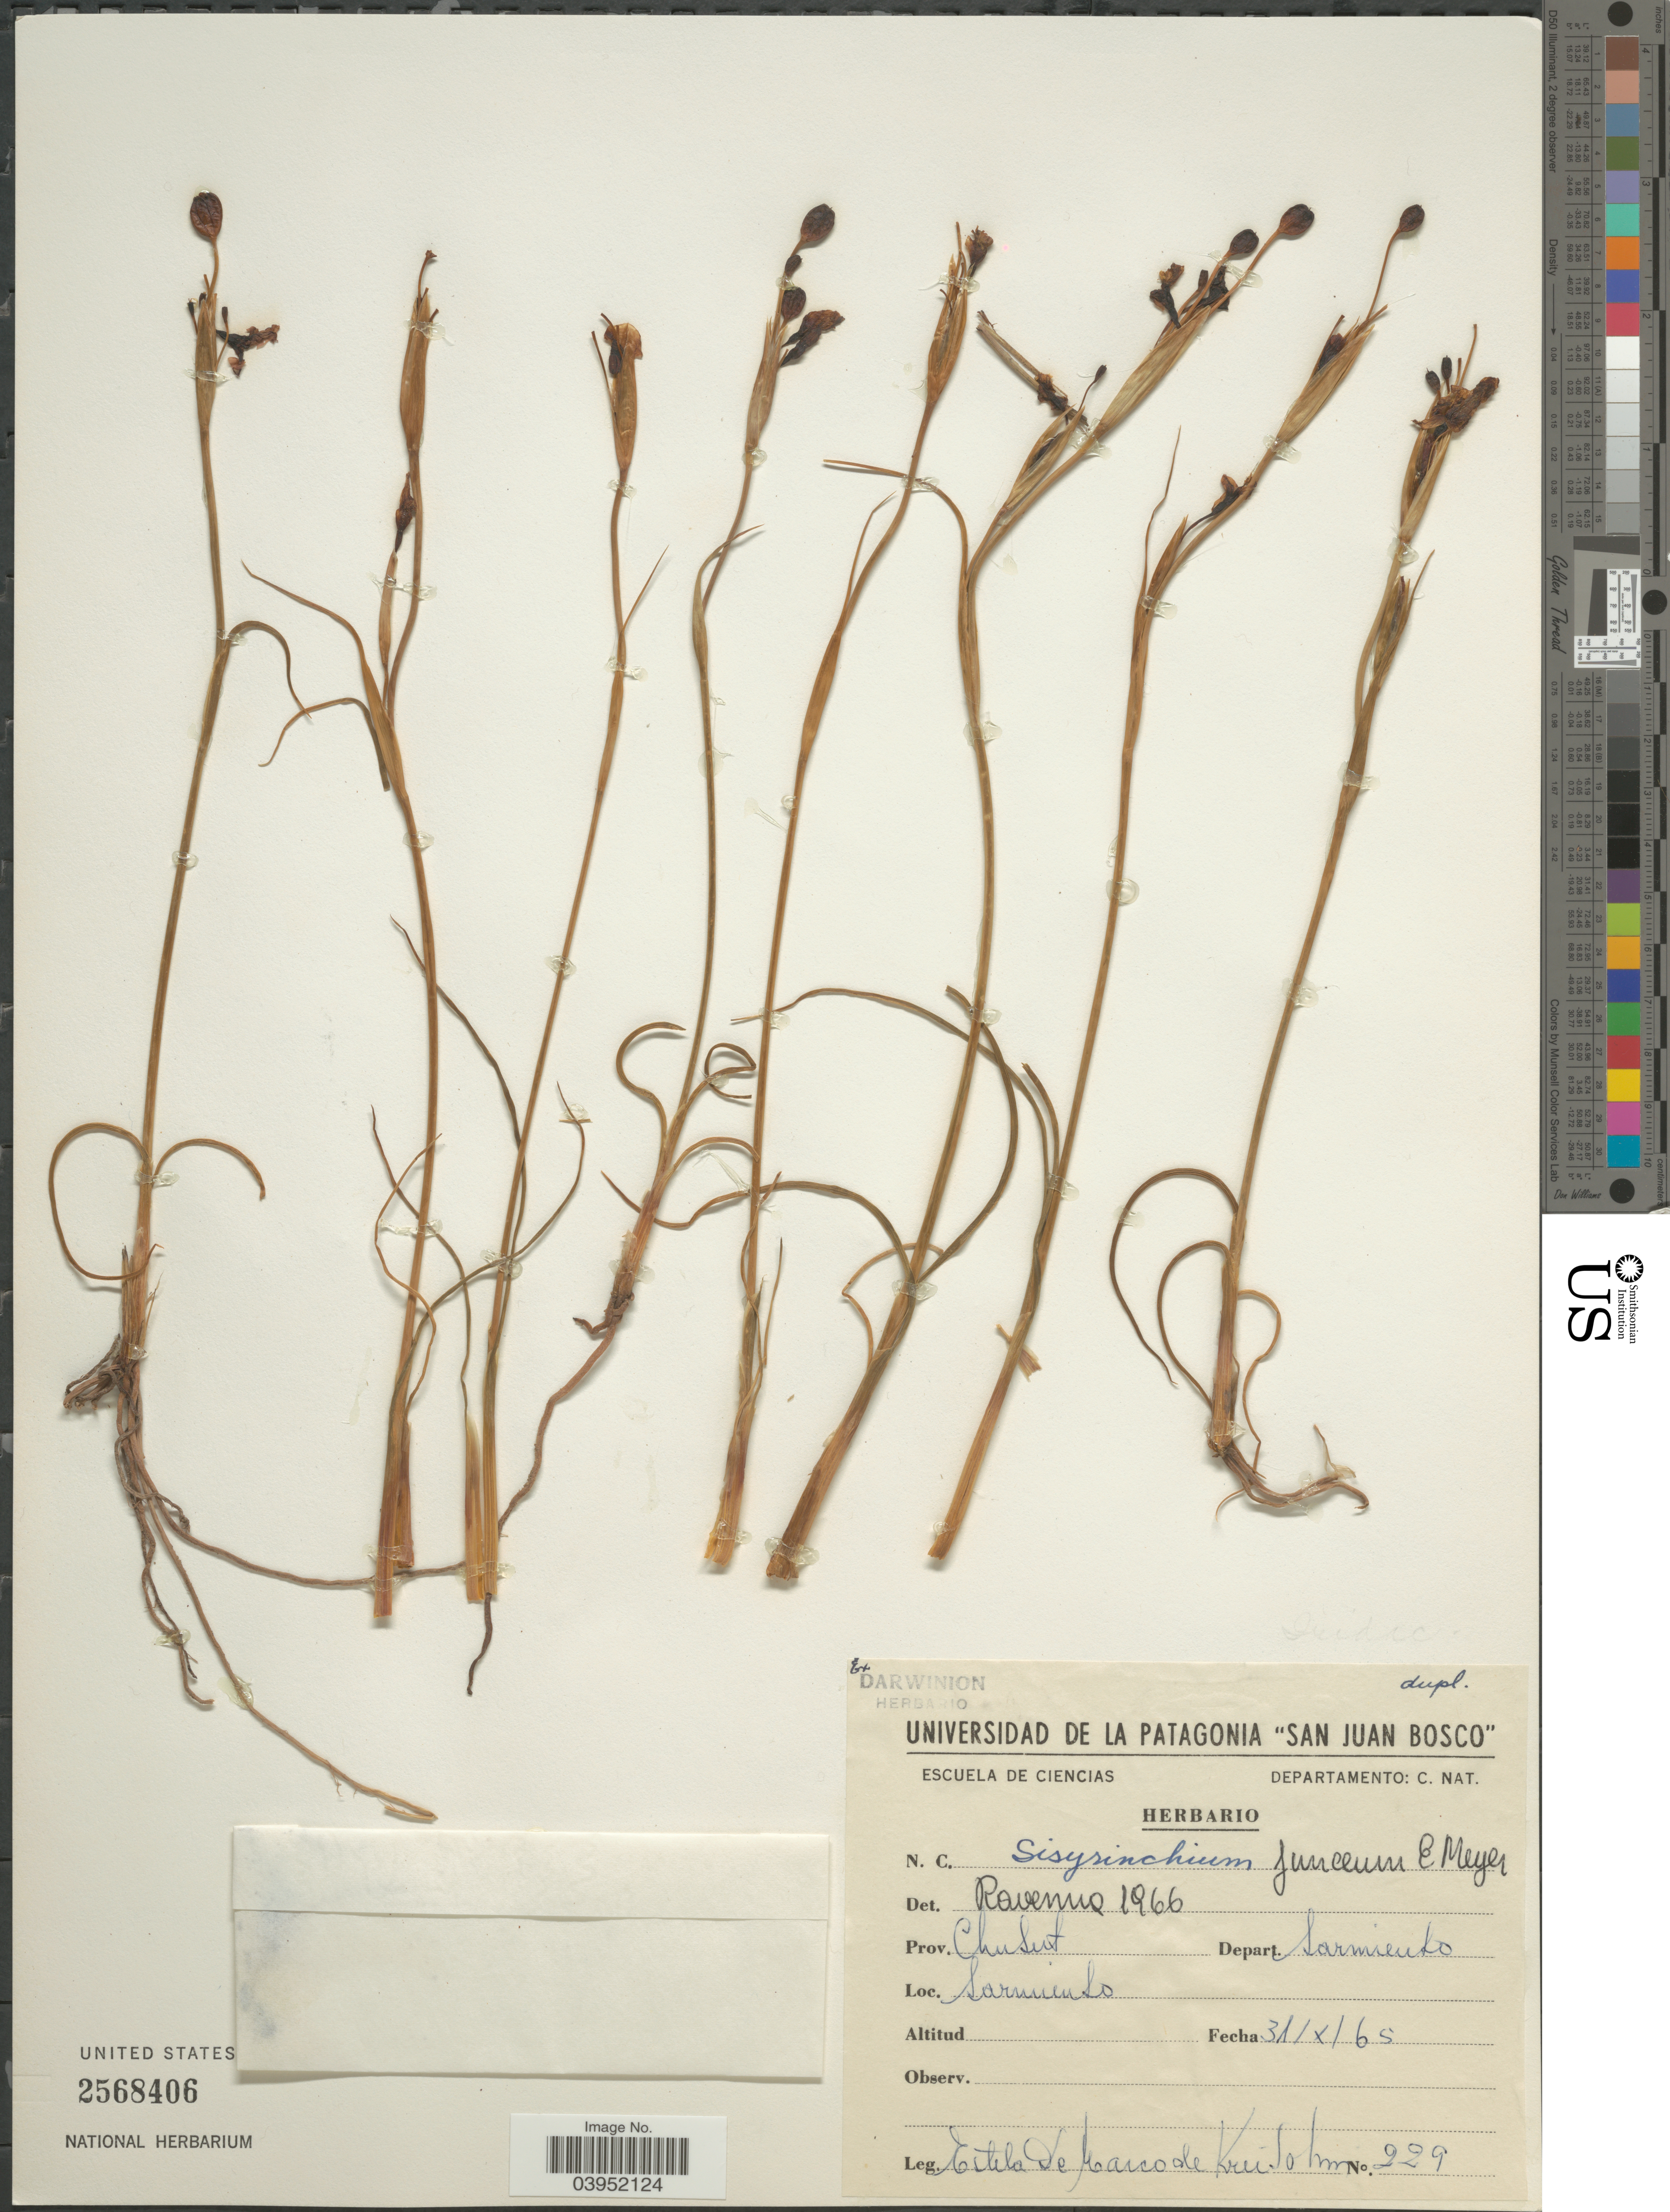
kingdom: Plantae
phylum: Tracheophyta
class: Liliopsida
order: Asparagales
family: Iridaceae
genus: Sisyrinchium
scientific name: Sisyrinchium junceum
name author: E. Mey. ex C. Presl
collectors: E. Kreibohm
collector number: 229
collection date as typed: Transcribed d/m/y: 31/10/65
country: Argentina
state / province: Chubut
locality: Depart. Sarmiento. Sarmiento.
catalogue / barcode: US 2568406